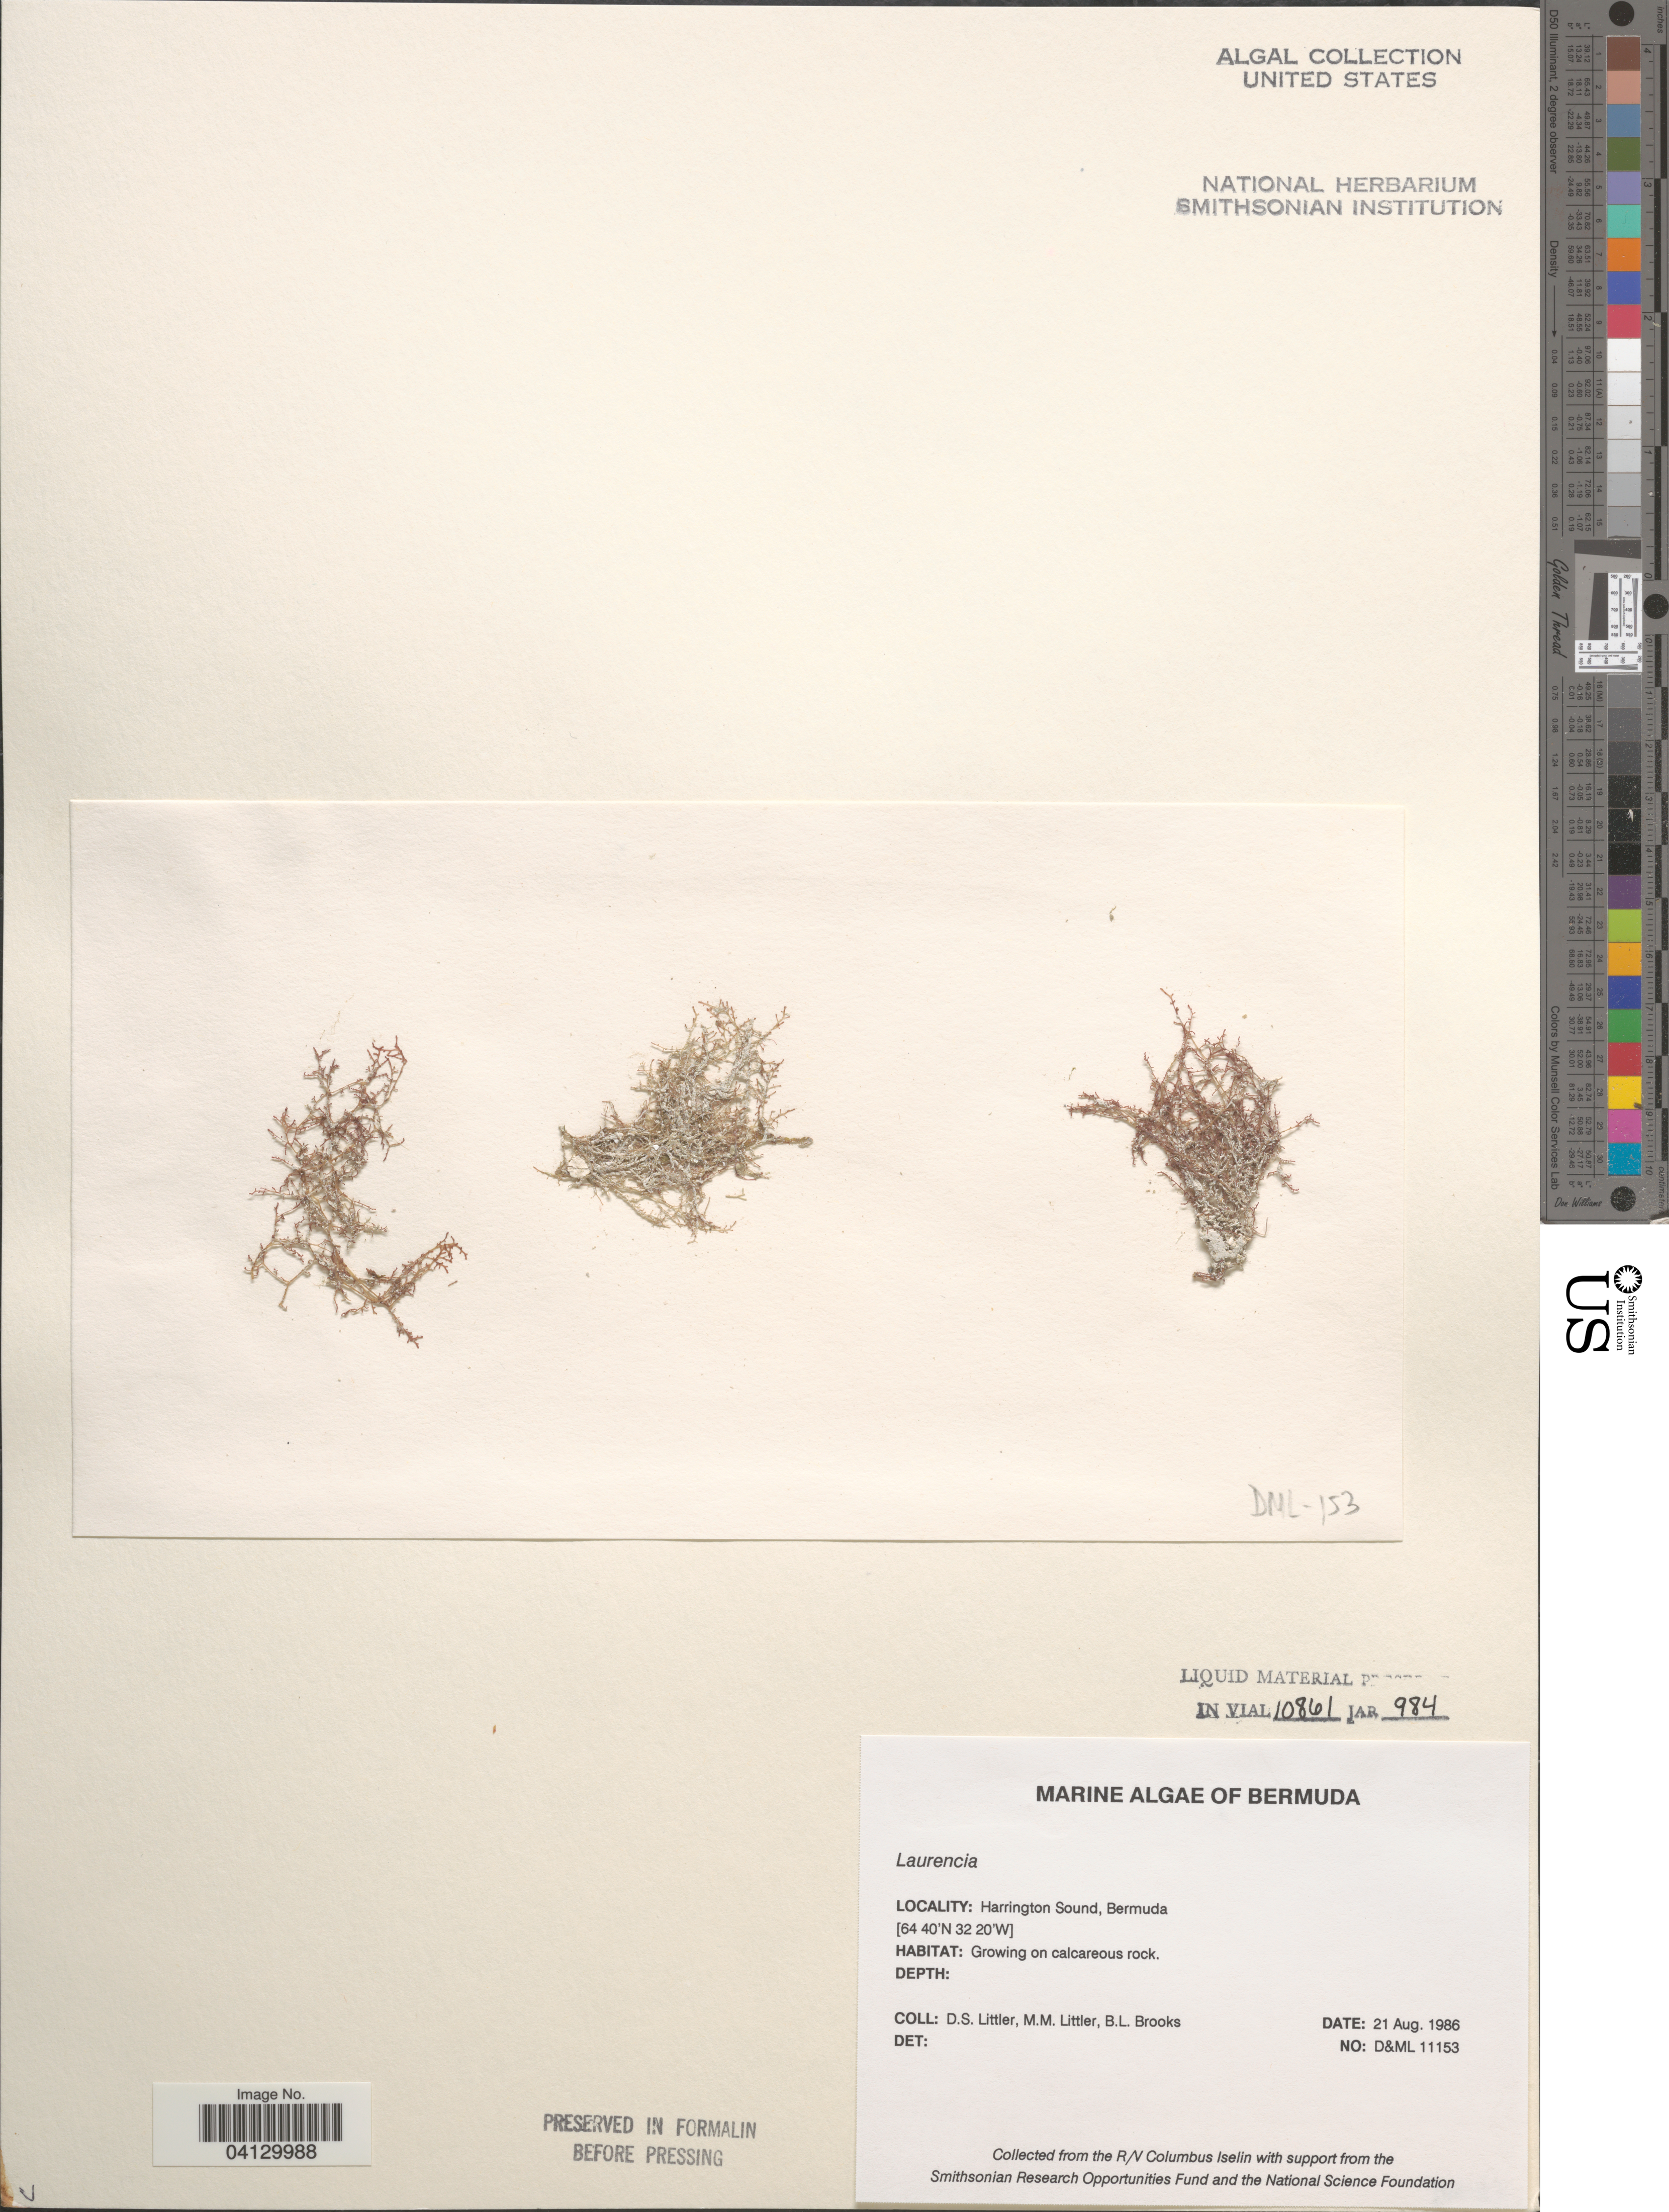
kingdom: Plantae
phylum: Rhodophyta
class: Florideophyceae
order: Ceramiales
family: Rhodomelaceae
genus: Laurencia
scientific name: Laurencia sp.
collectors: D. S. Littler & B. Brooks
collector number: D&ML 11153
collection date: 1986-08-21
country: Bermuda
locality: Harrington Sound.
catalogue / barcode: US 328781